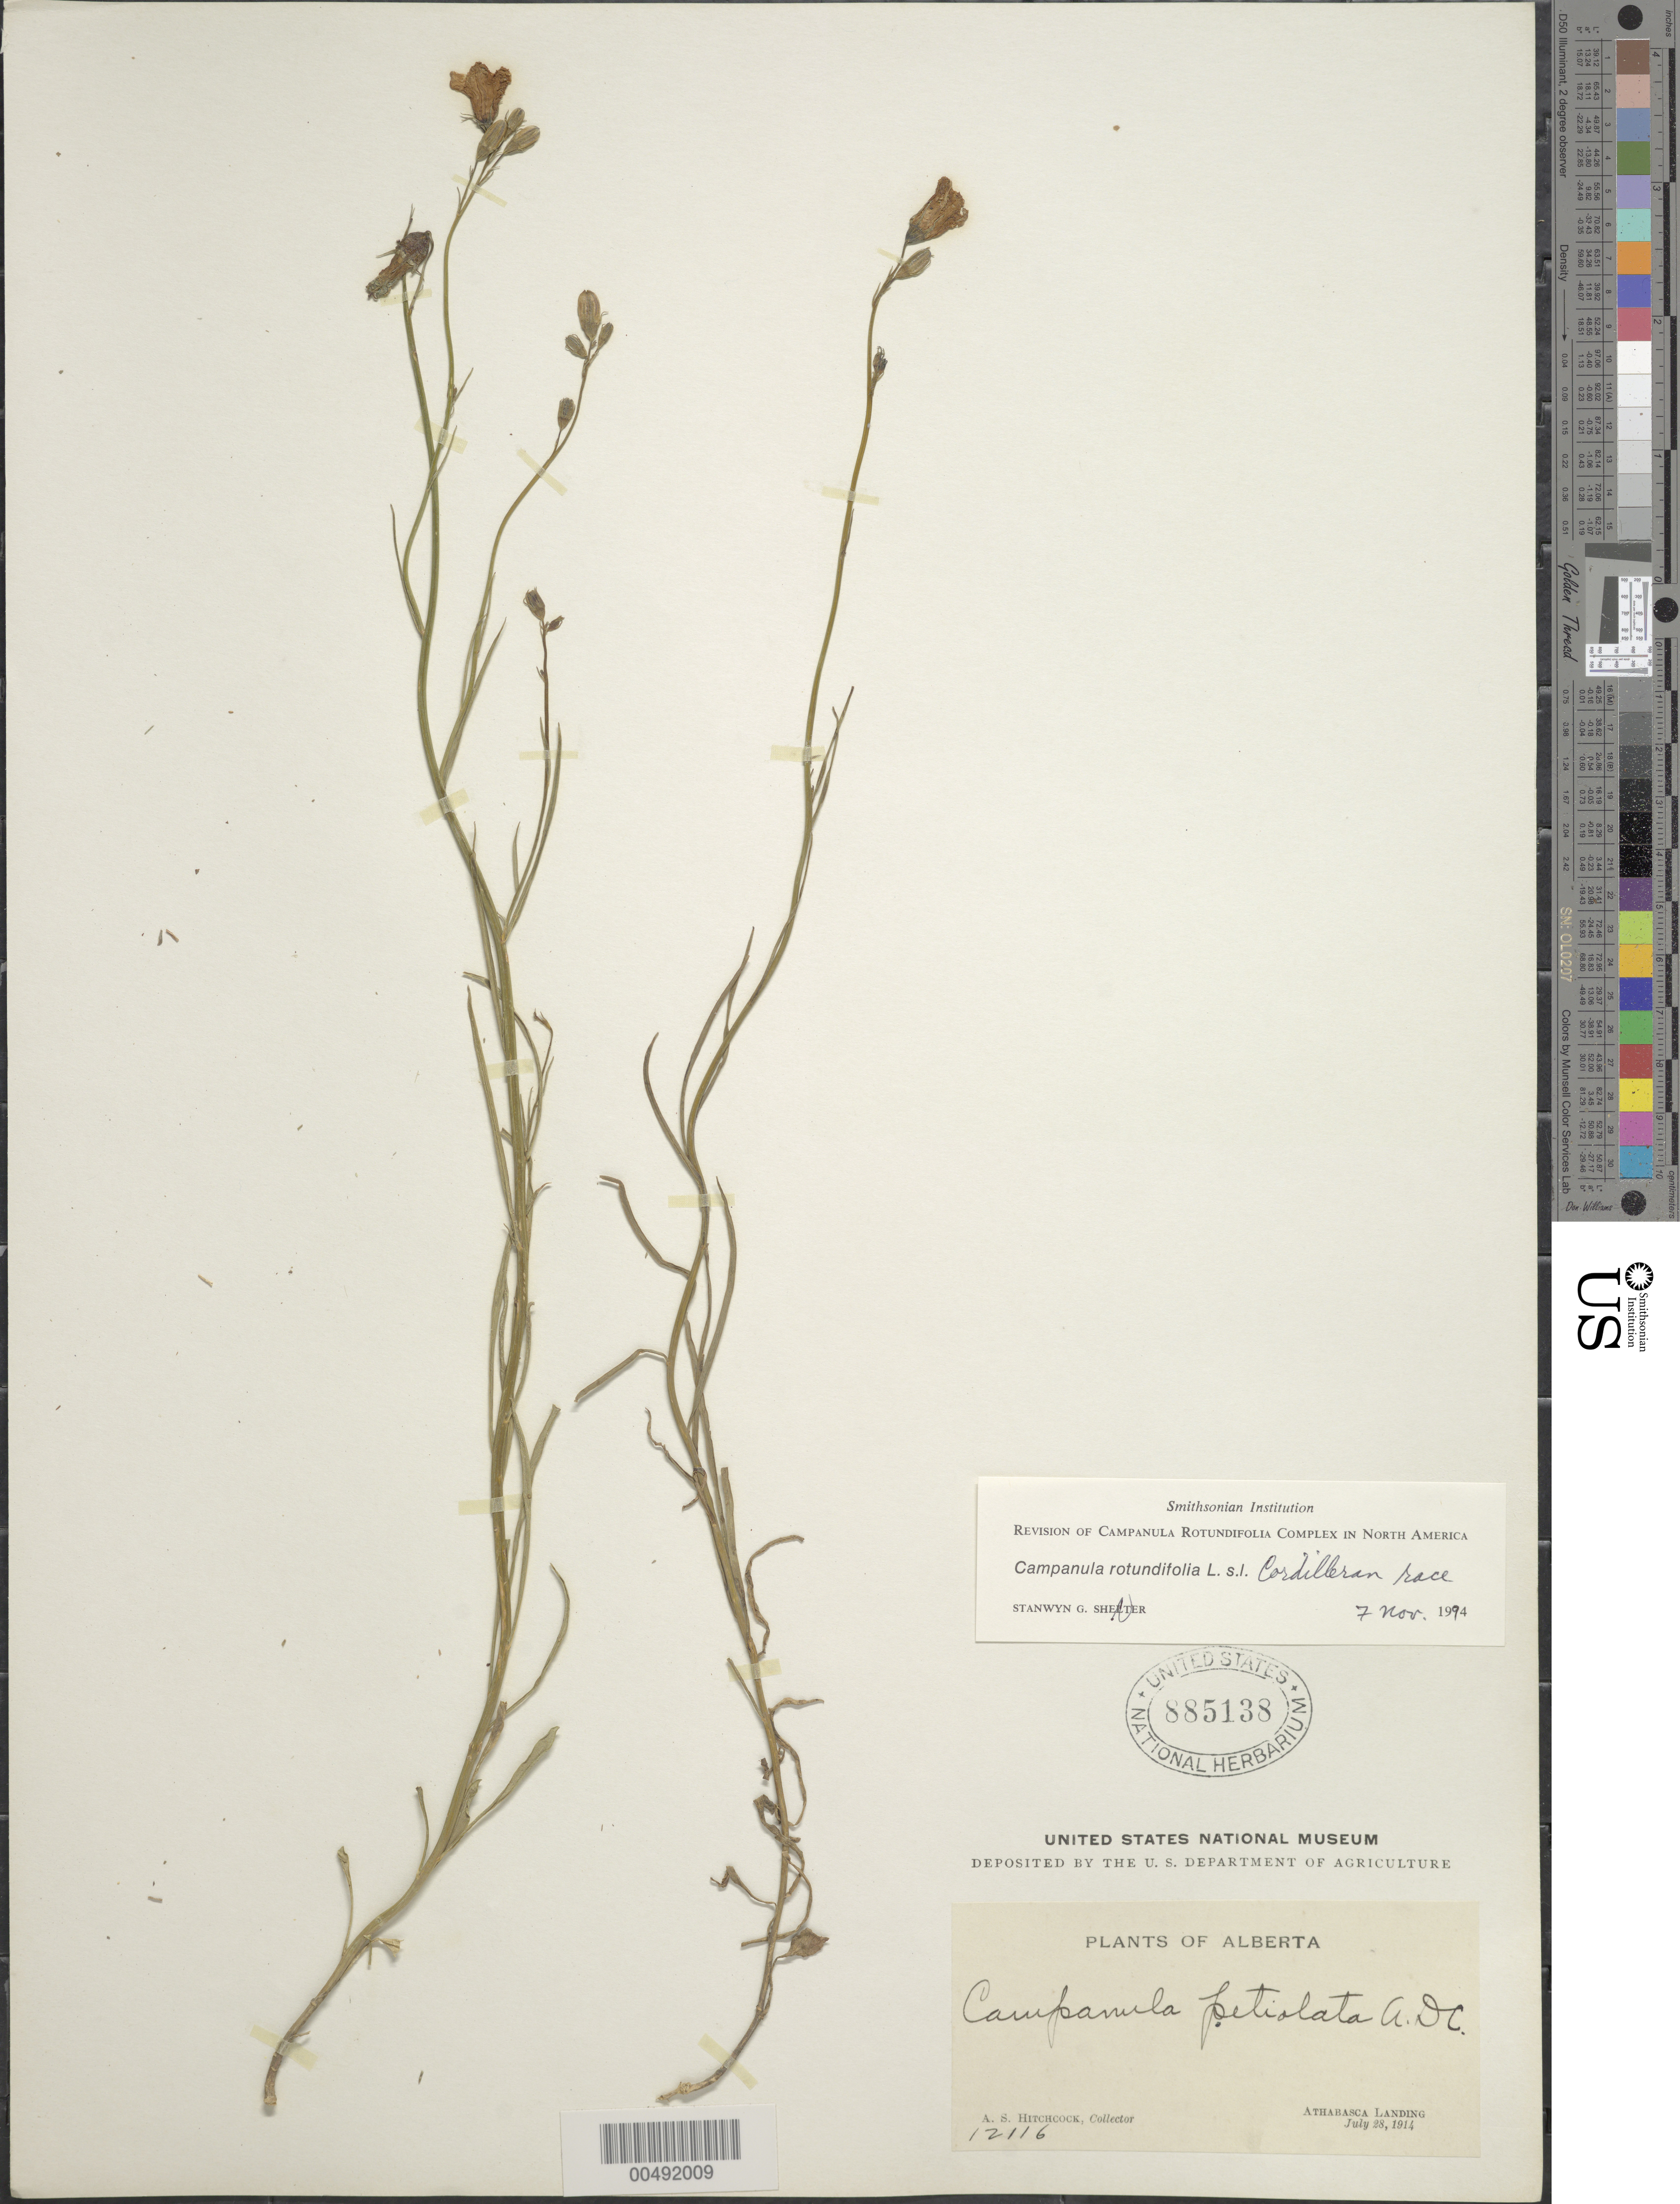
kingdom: Plantae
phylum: Tracheophyta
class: Magnoliopsida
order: Asterales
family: Campanulaceae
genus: Campanula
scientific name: Campanula rotundifolia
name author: L.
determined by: Shetler, Stanwyn G., (US), NMNH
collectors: A. S. Hitchcock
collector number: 12116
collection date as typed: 28 Jul 1914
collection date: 1914-07-28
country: Canada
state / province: Alberta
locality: Athabasca Landing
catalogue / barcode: US 885138